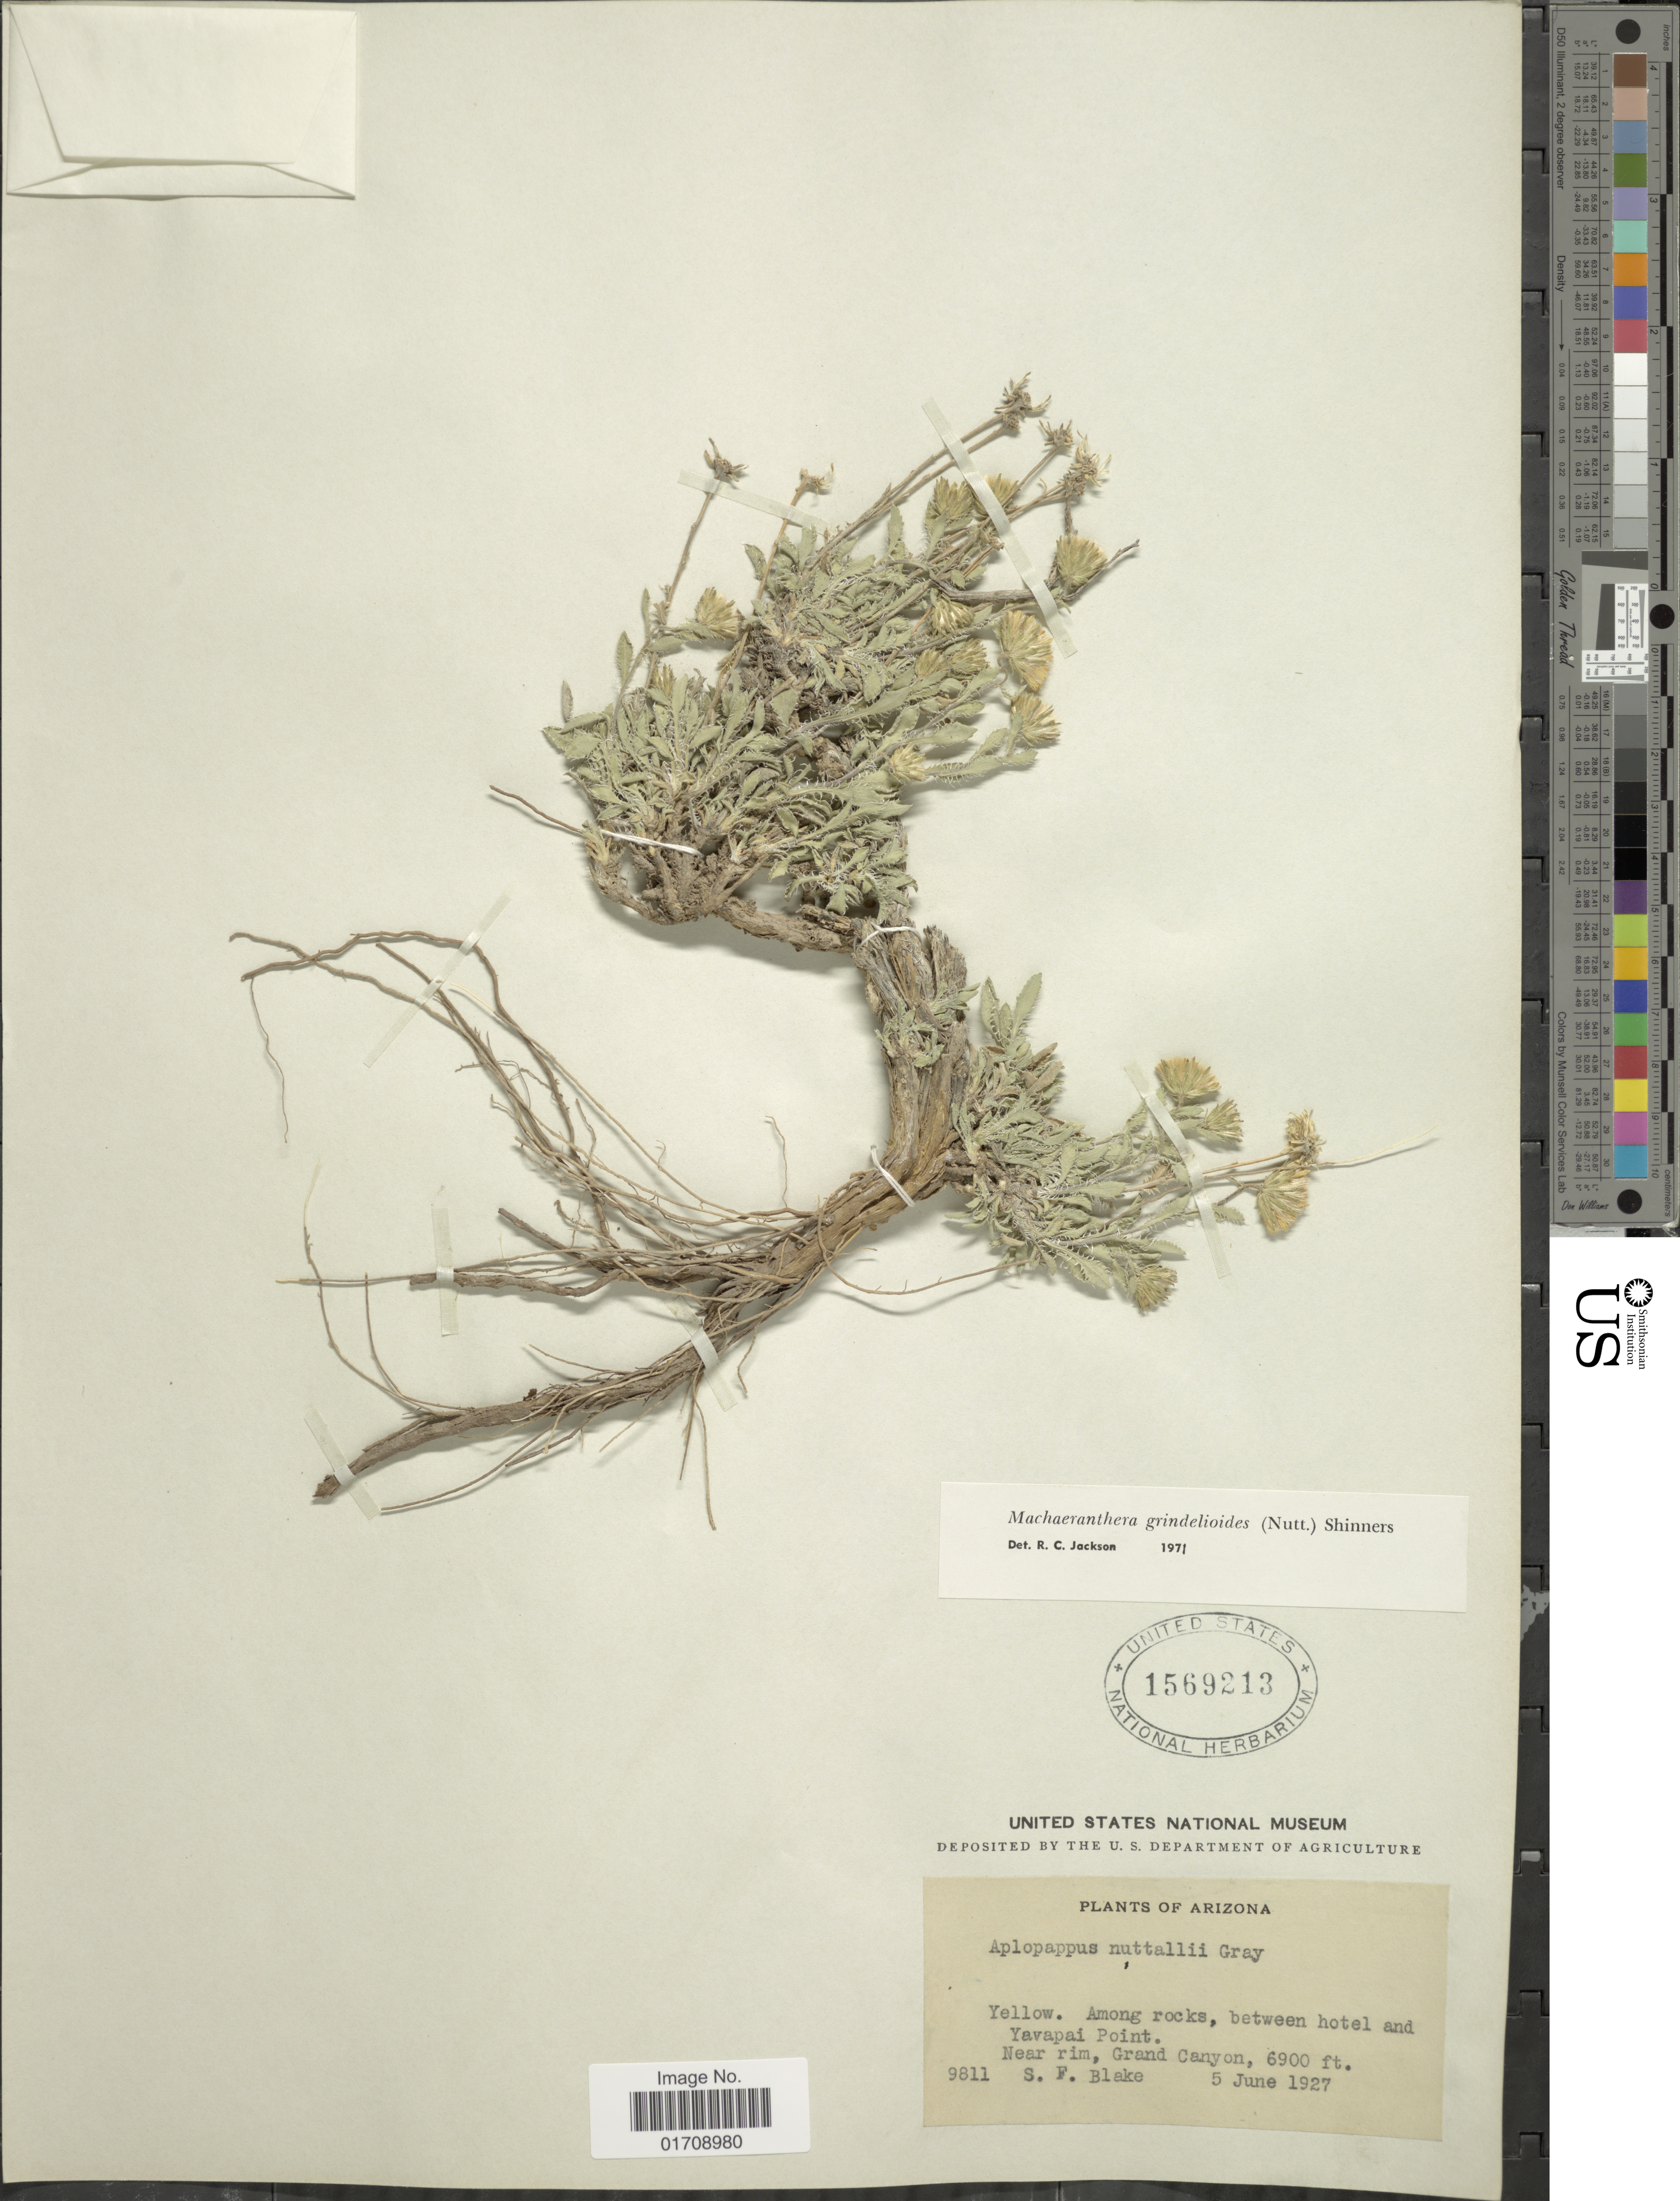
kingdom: Plantae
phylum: Tracheophyta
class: Magnoliopsida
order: Asterales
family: Asteraceae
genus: Machaeranthera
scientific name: Machaeranthera grindelioides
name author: (Nutt.) Shinners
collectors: S. Blake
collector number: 9811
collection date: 1927-06-05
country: United States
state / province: Arizona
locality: Between hotel and Yavapai Point, Grand Canyon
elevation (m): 2103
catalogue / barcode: US 1569213